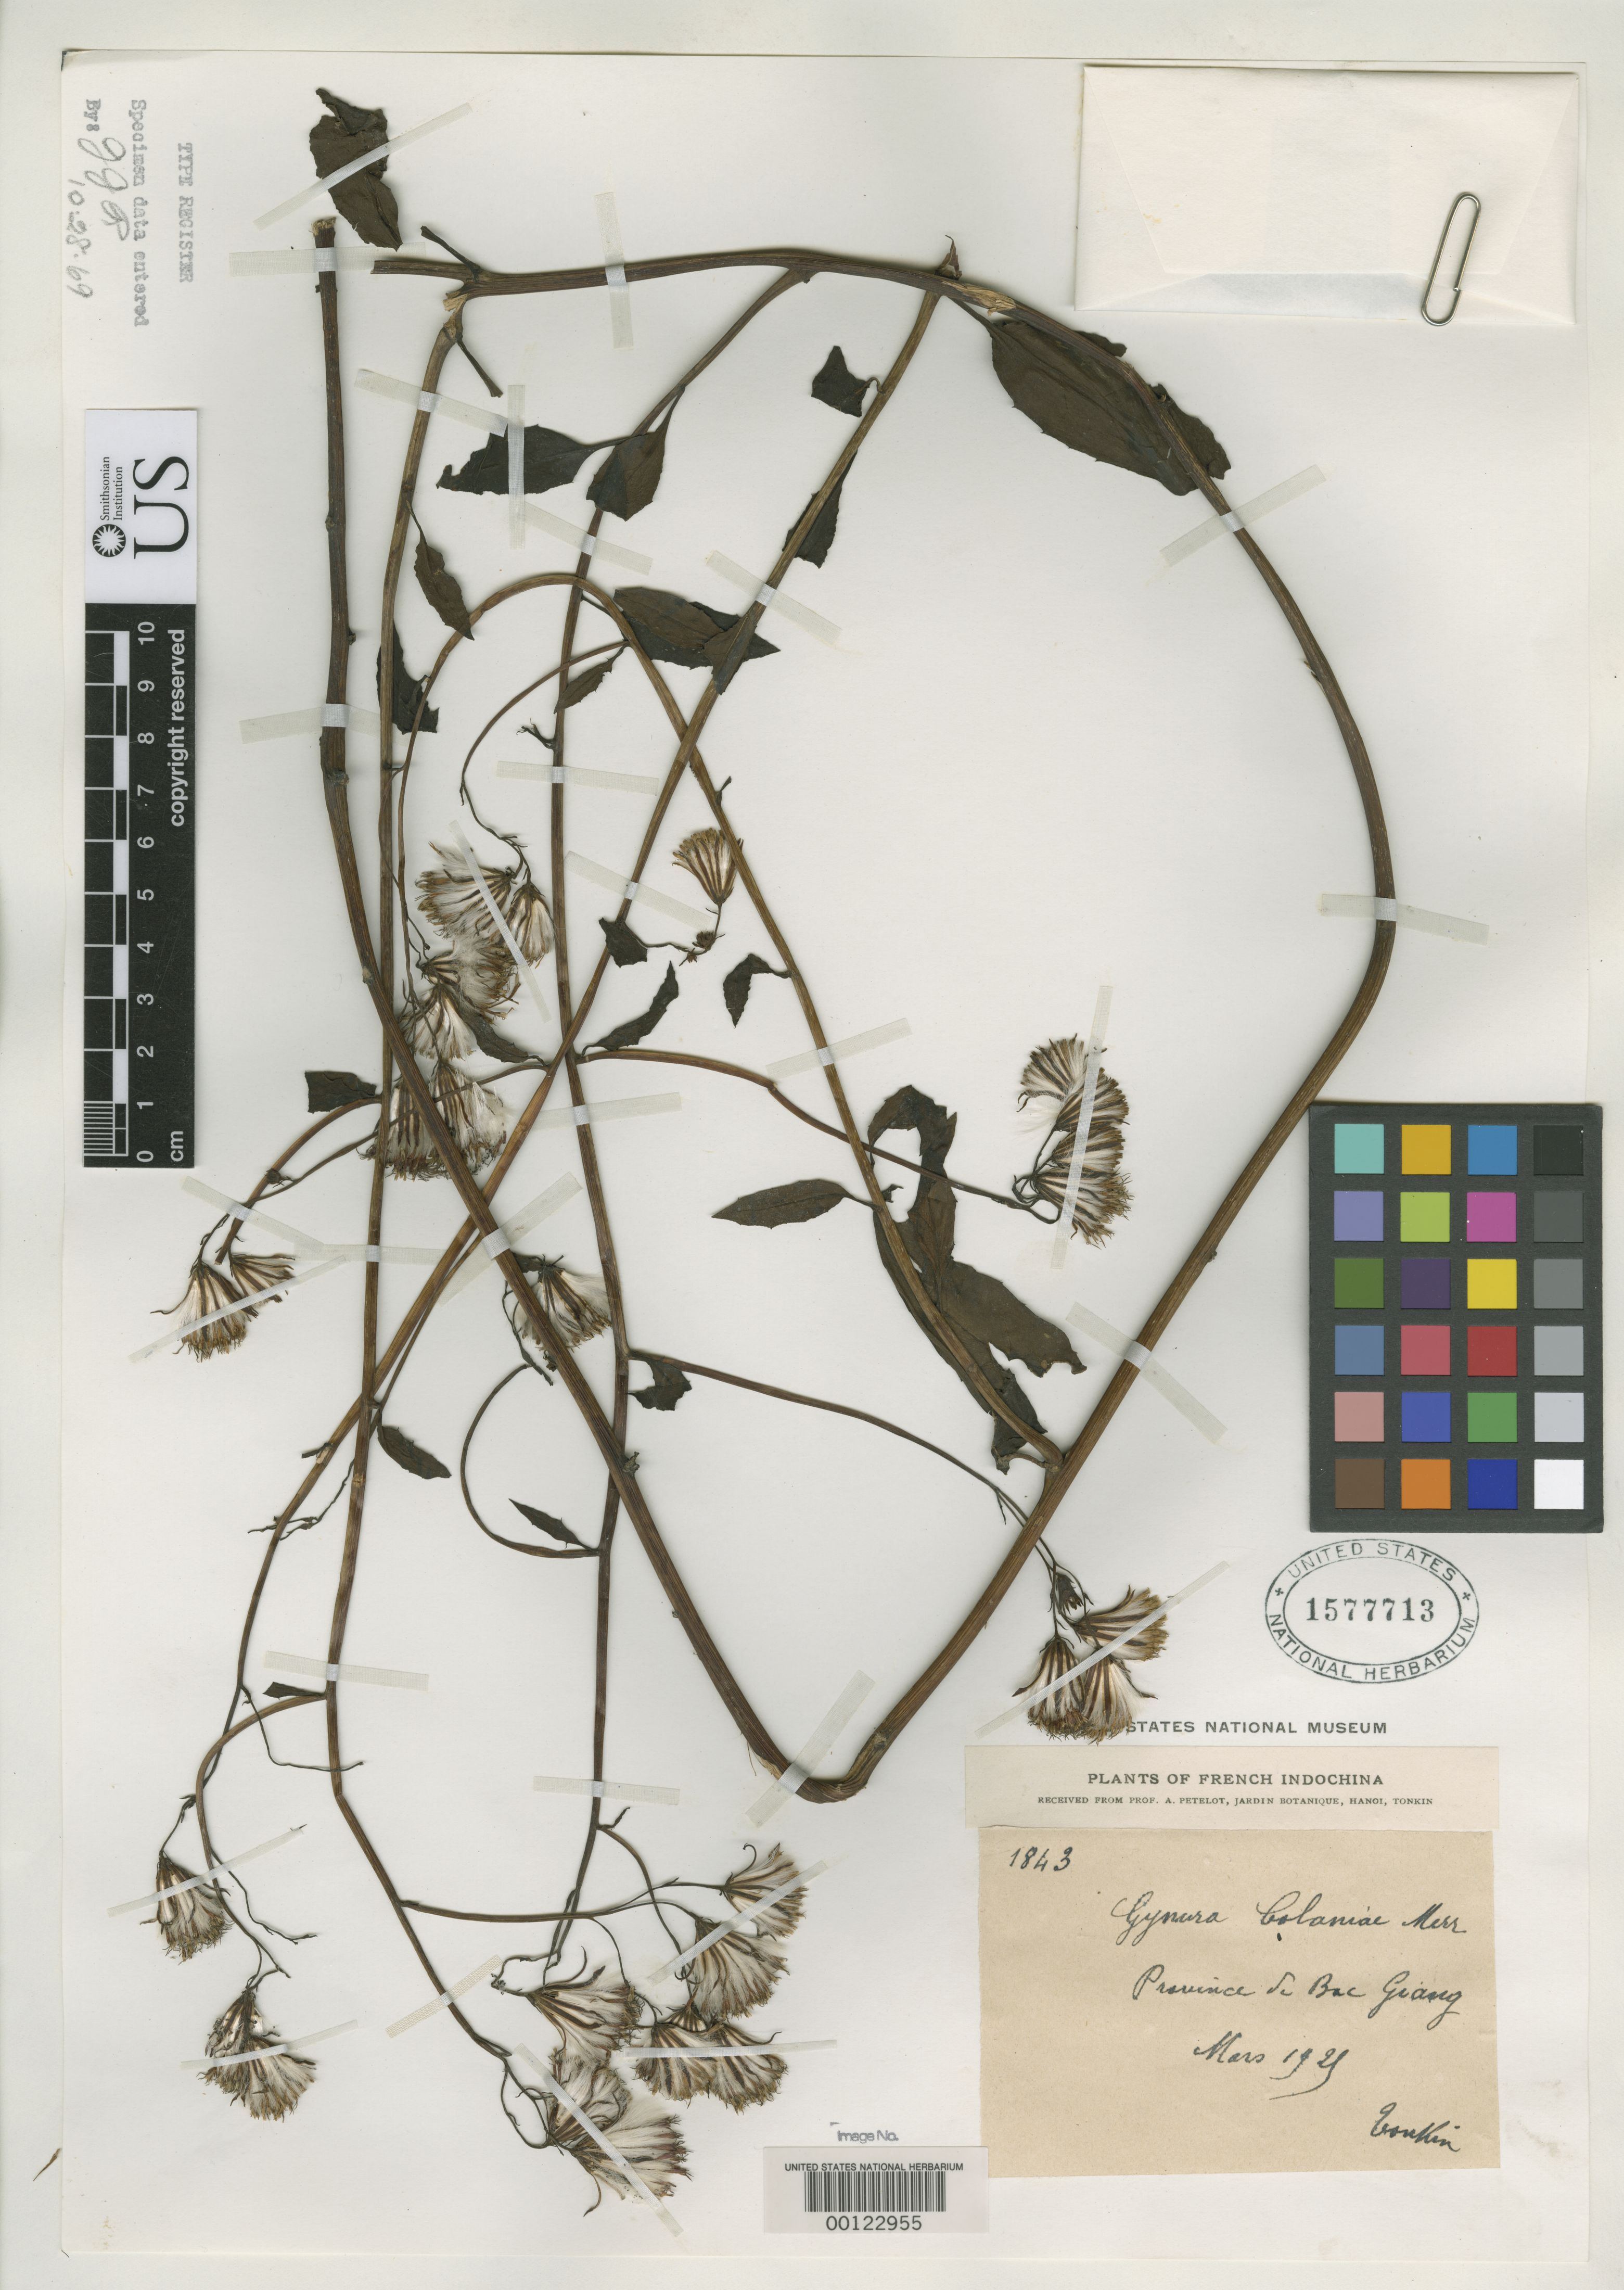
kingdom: Plantae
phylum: Tracheophyta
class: Magnoliopsida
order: Asterales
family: Asteraceae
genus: Gynura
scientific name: Gynura colaniae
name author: Merr.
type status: Isotype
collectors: P. A. Pételot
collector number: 1843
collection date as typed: Mar 1929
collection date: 1929-03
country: Vietnam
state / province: Tonkin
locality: Bac Giang.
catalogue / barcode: US 1577713